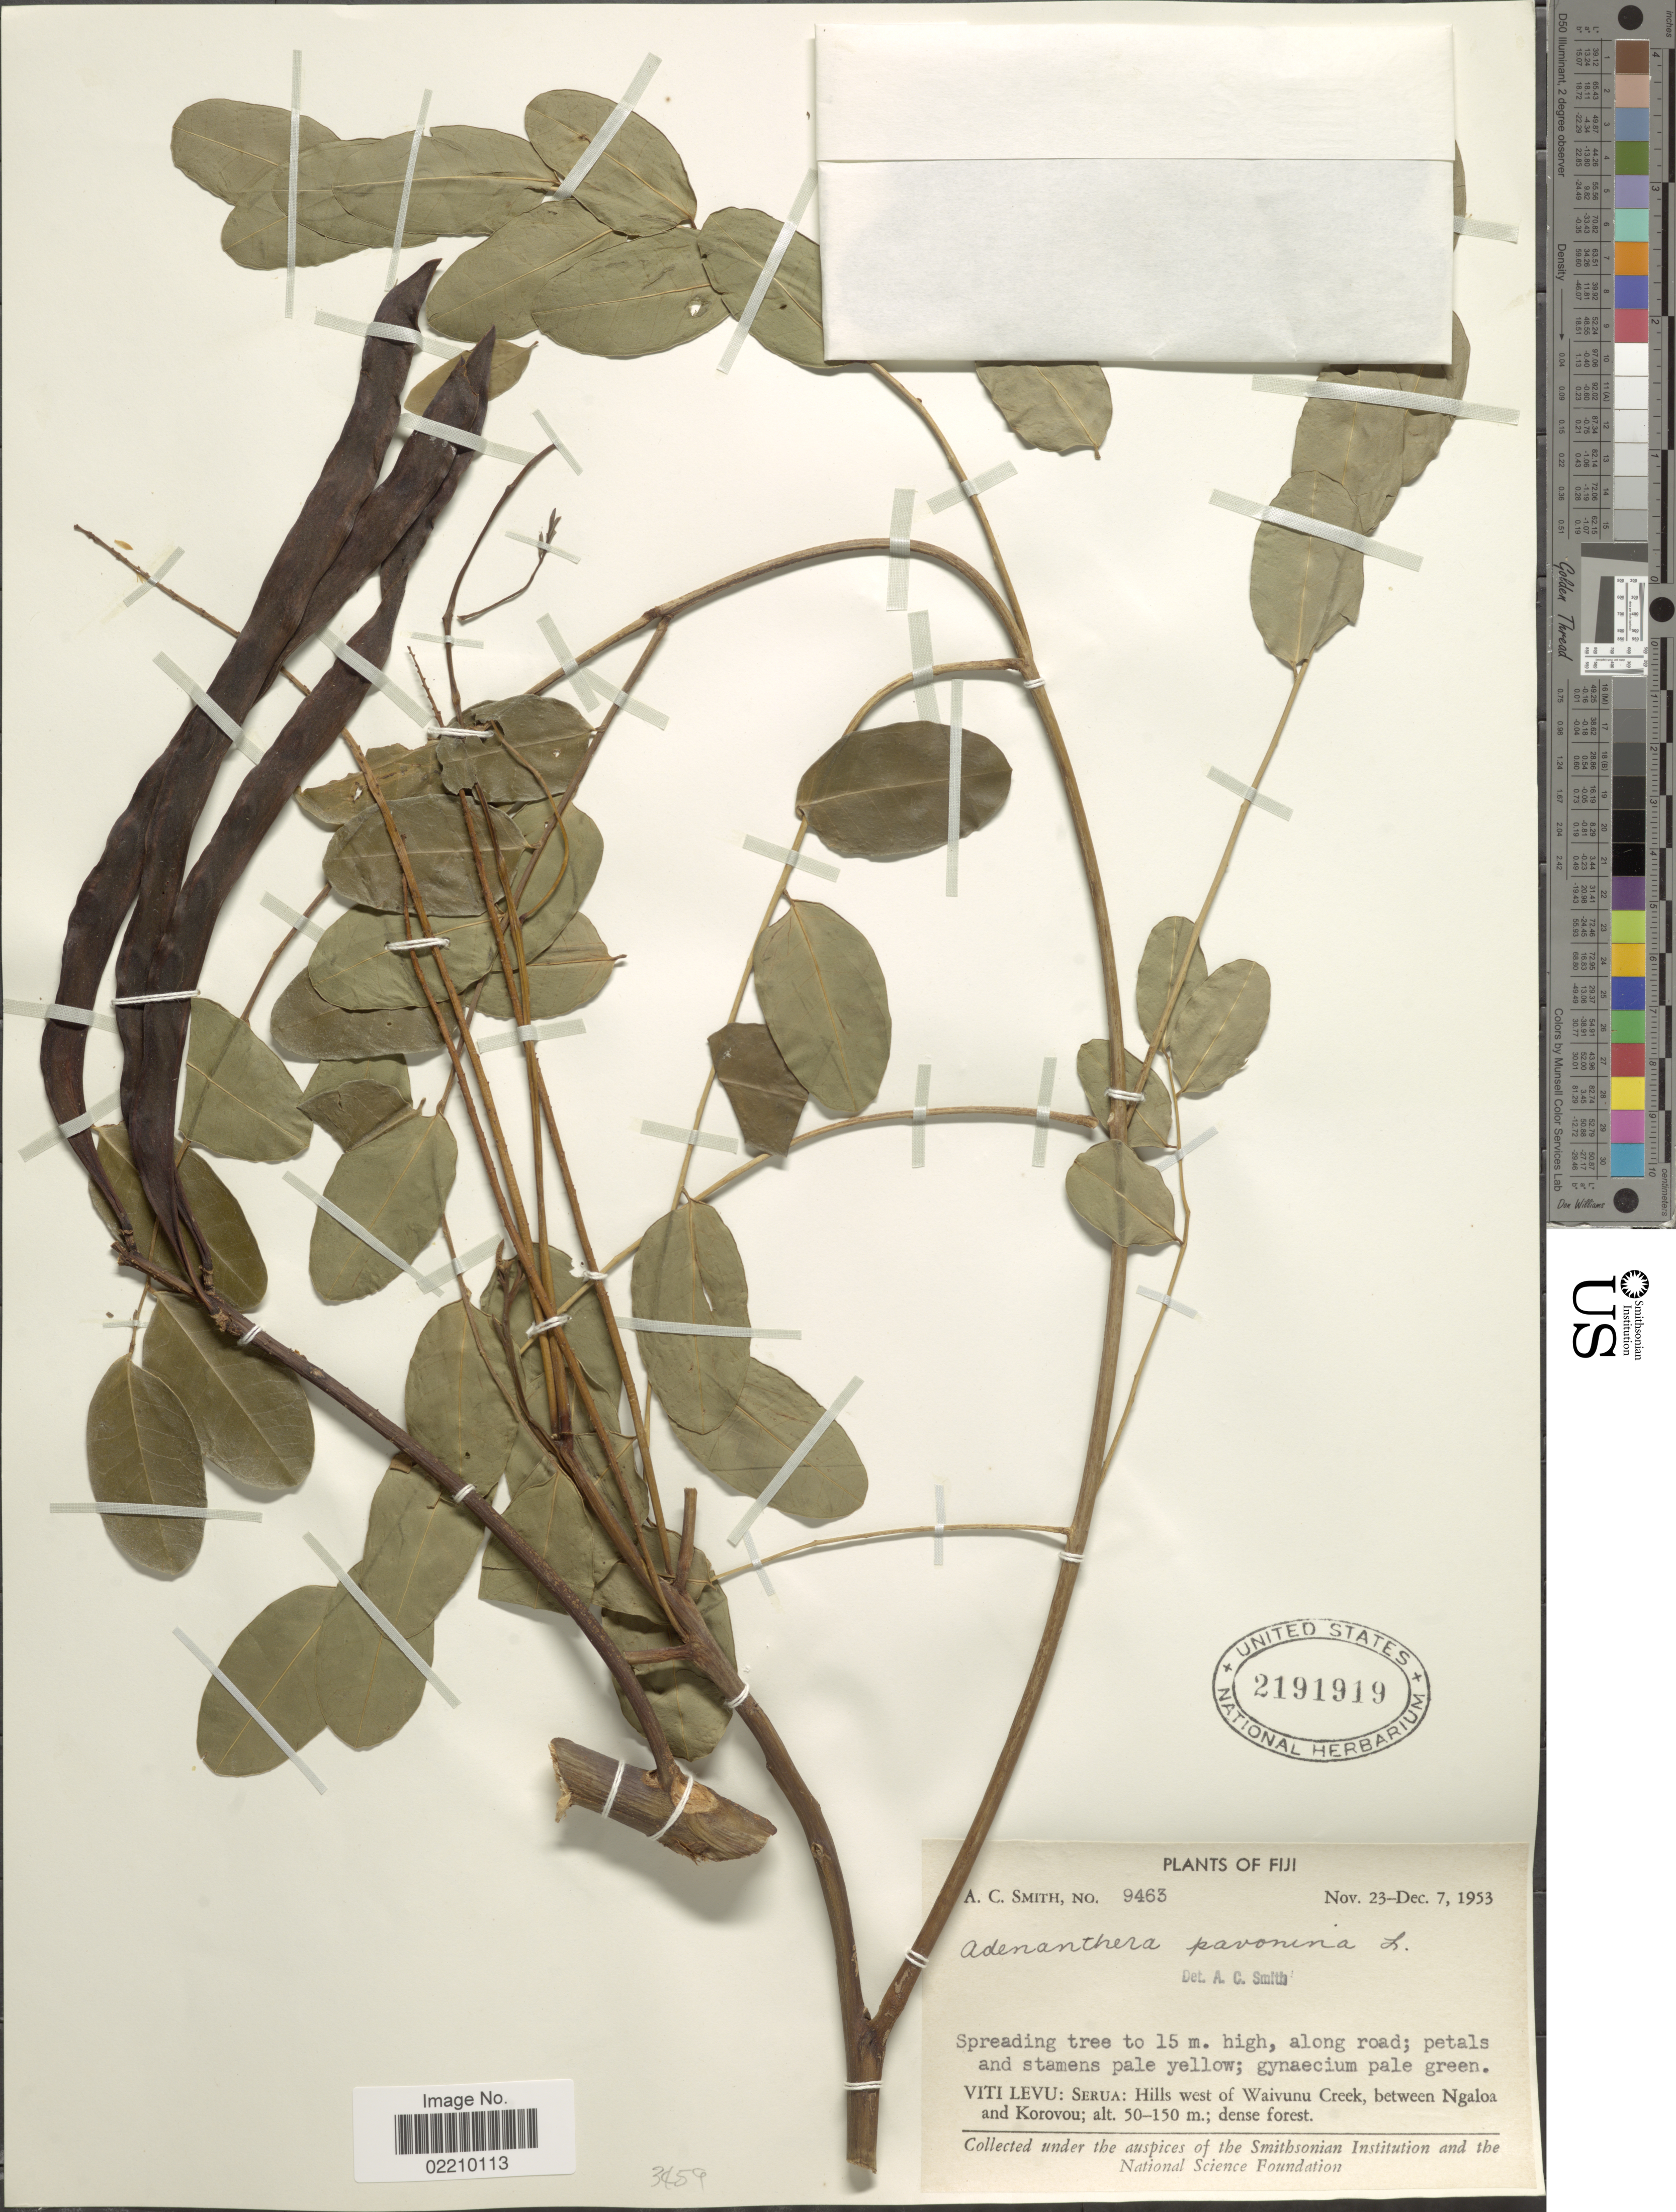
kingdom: Plantae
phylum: Tracheophyta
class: Magnoliopsida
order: Fabales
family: Fabaceae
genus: Adenanthera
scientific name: Adenanthera pavonina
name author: L.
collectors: A. C. Smith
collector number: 9463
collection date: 1953-11-23/1953-12-07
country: Fiji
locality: Viti Levu: Serua: Hills west of Waivunu Creek, between Ngaloa and Korovou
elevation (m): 50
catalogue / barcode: US 2191919